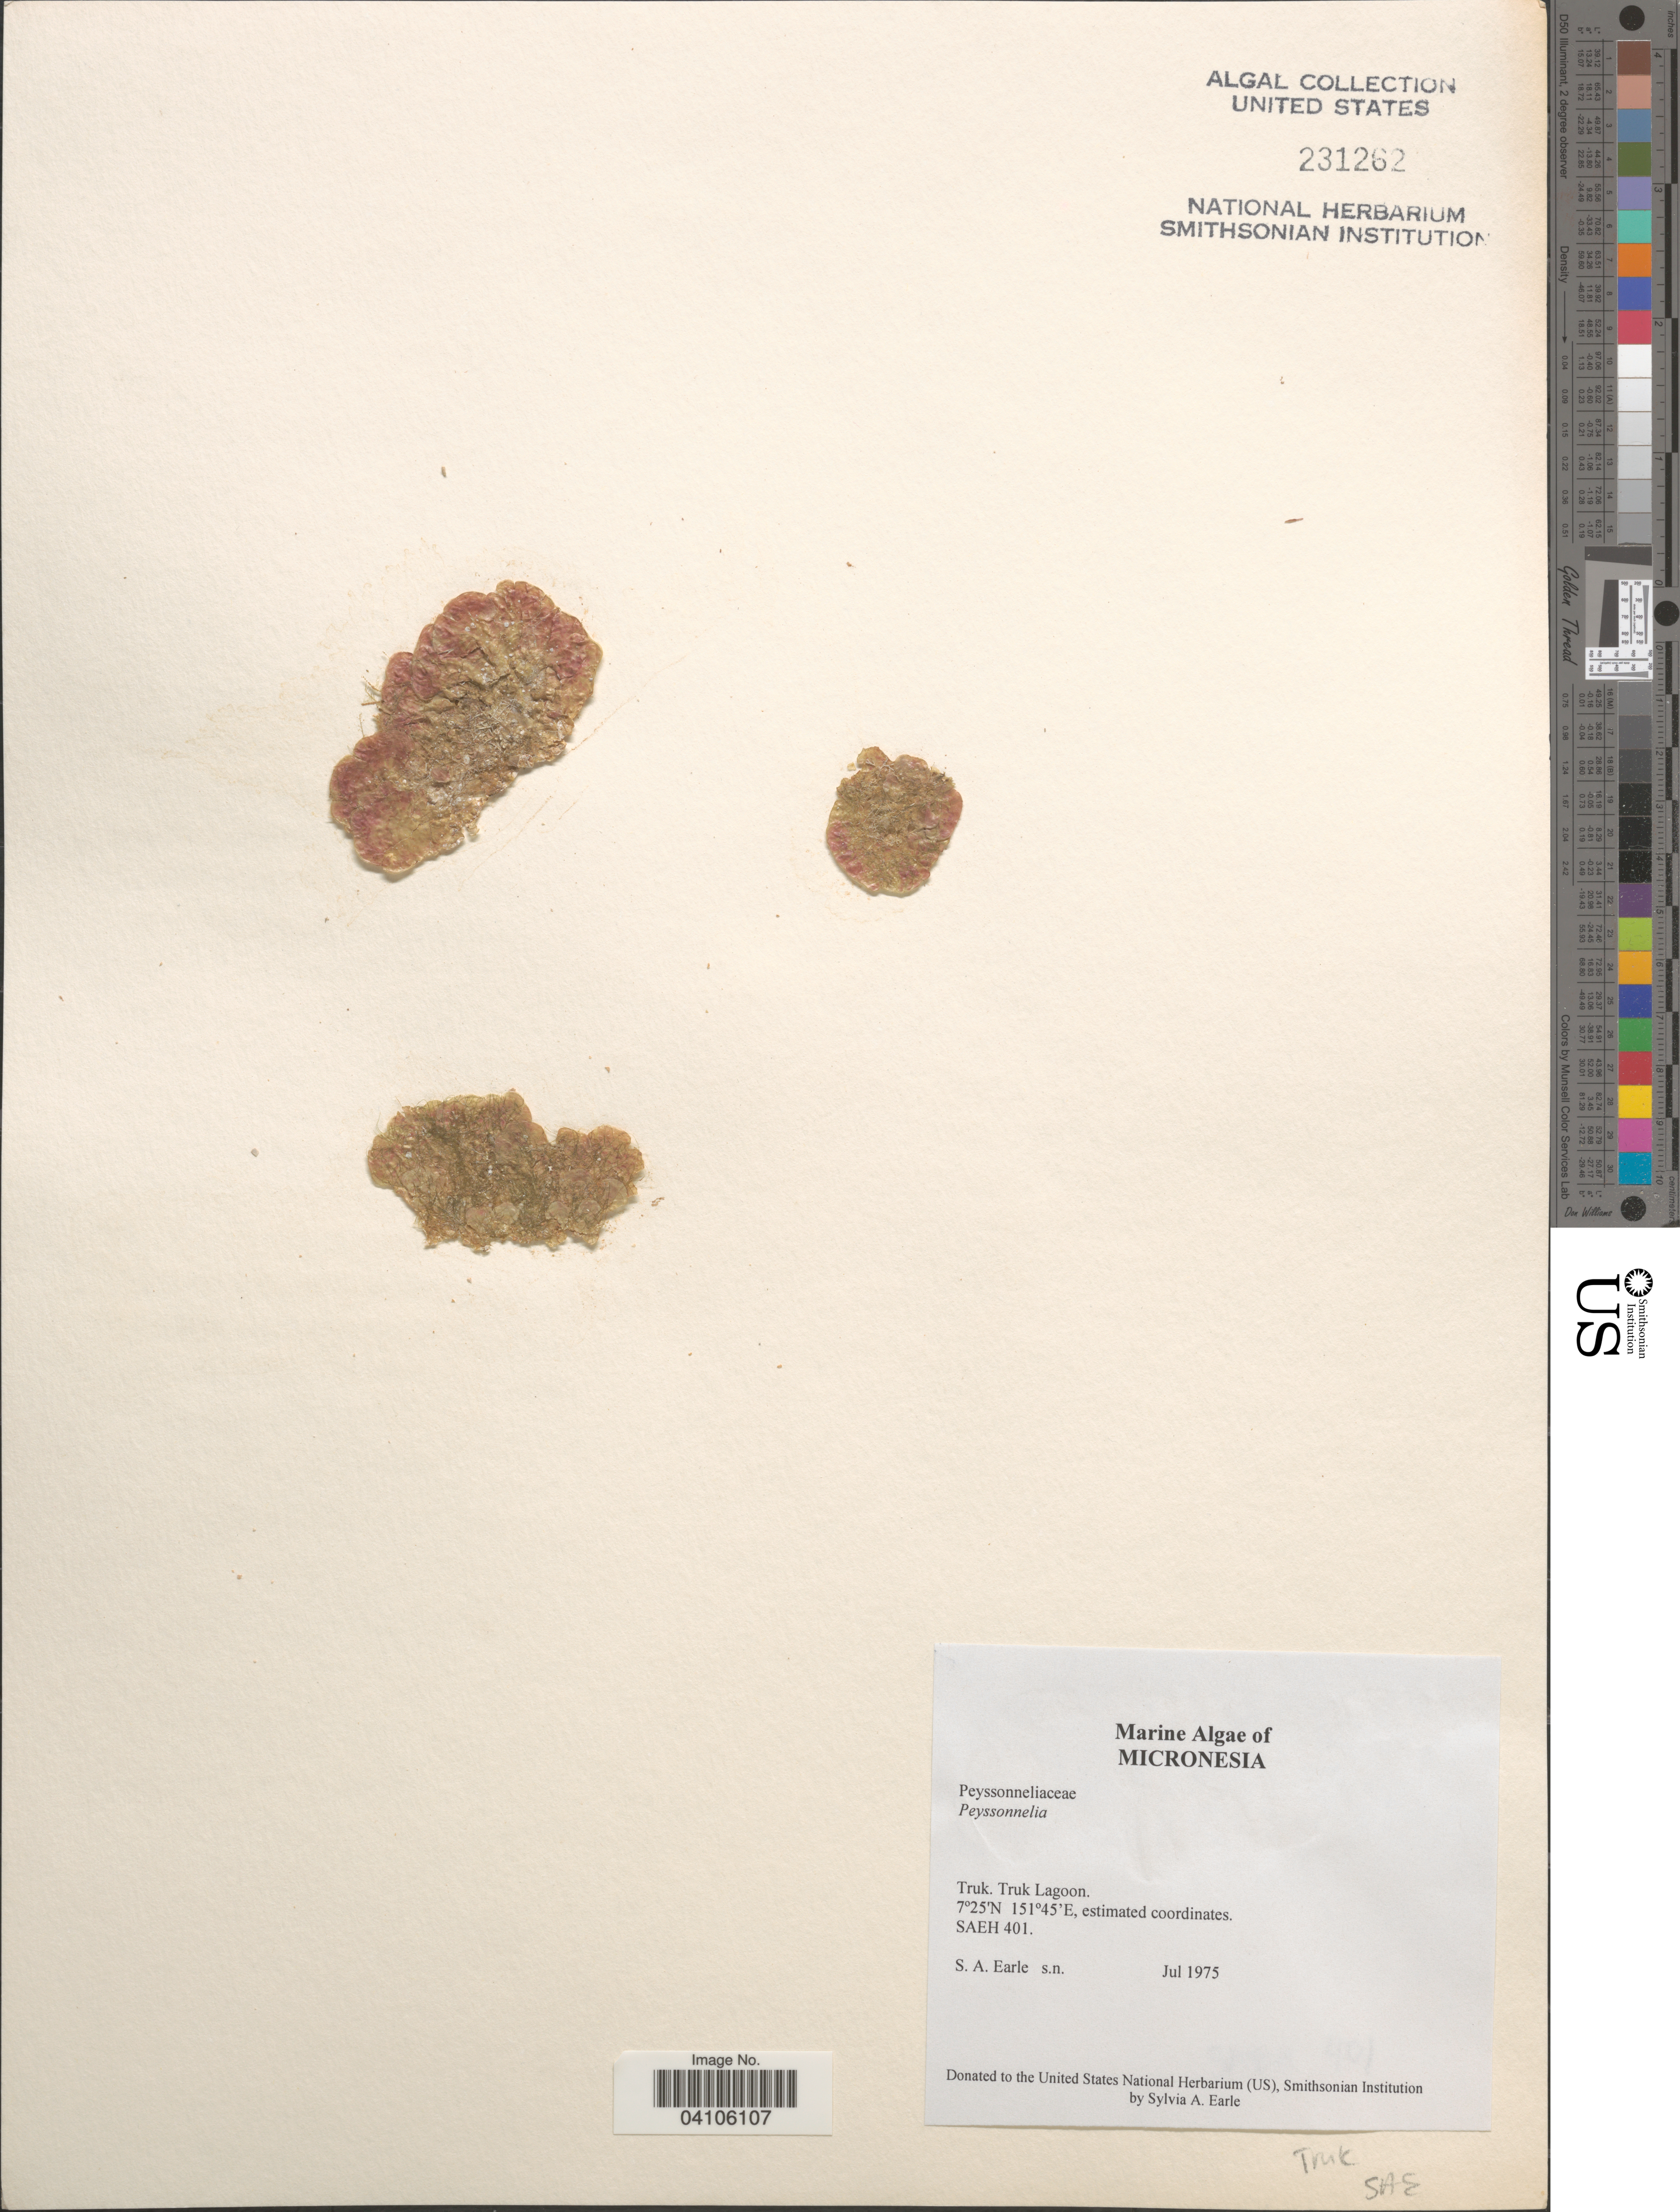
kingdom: Plantae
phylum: Rhodophyta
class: Florideophyceae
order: Peyssonneliales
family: Peyssonneliaceae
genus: Peyssonnelia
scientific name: Peyssonnelia sp.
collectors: S. A. Earle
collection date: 1975-07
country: Micronesia, Federated States of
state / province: Truk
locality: Micronesia. Truk Lagoon.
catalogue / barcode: US 231262